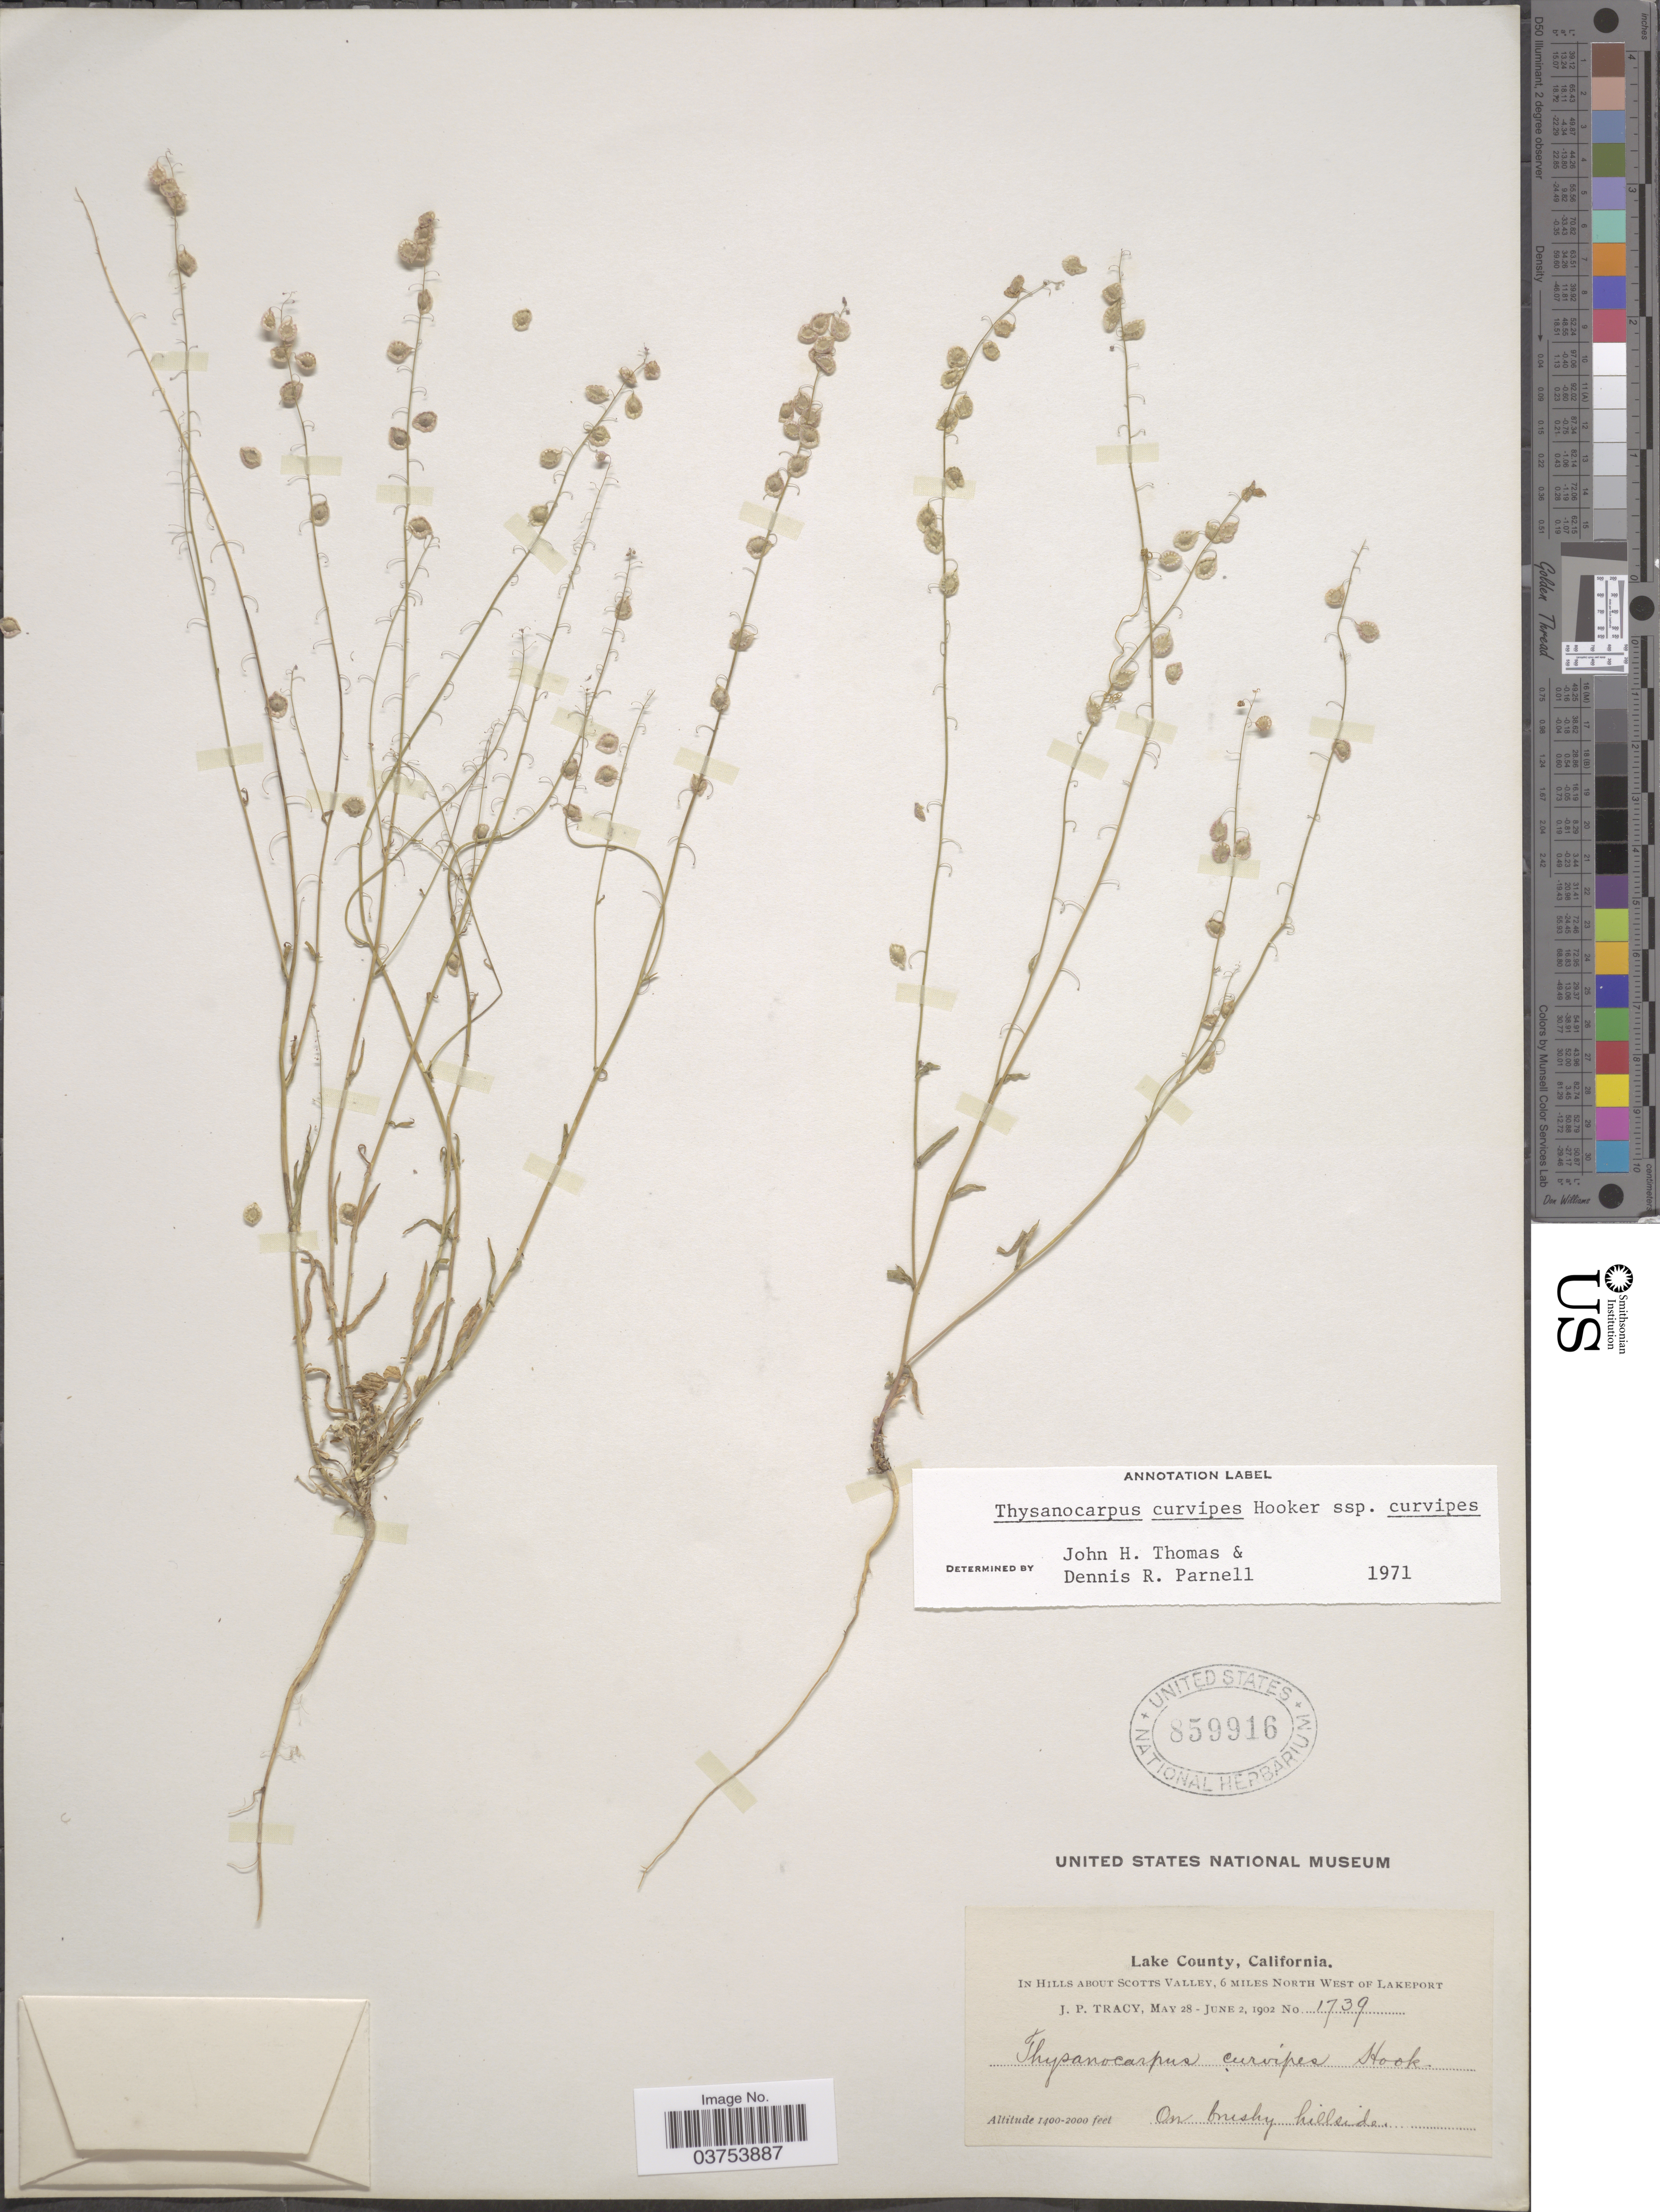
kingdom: Plantae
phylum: Tracheophyta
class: Magnoliopsida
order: Brassicales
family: Brassicaceae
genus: Thysanocarpus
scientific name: Thysanocarpus curvipes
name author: Hook.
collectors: J. Tracy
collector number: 1739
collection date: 1902-05-28/1902-06-02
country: United States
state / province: California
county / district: Lake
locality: Lake County. In hills about Scotts Valley, 6 miles north west of Lakeport.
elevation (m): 427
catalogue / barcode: US 859916